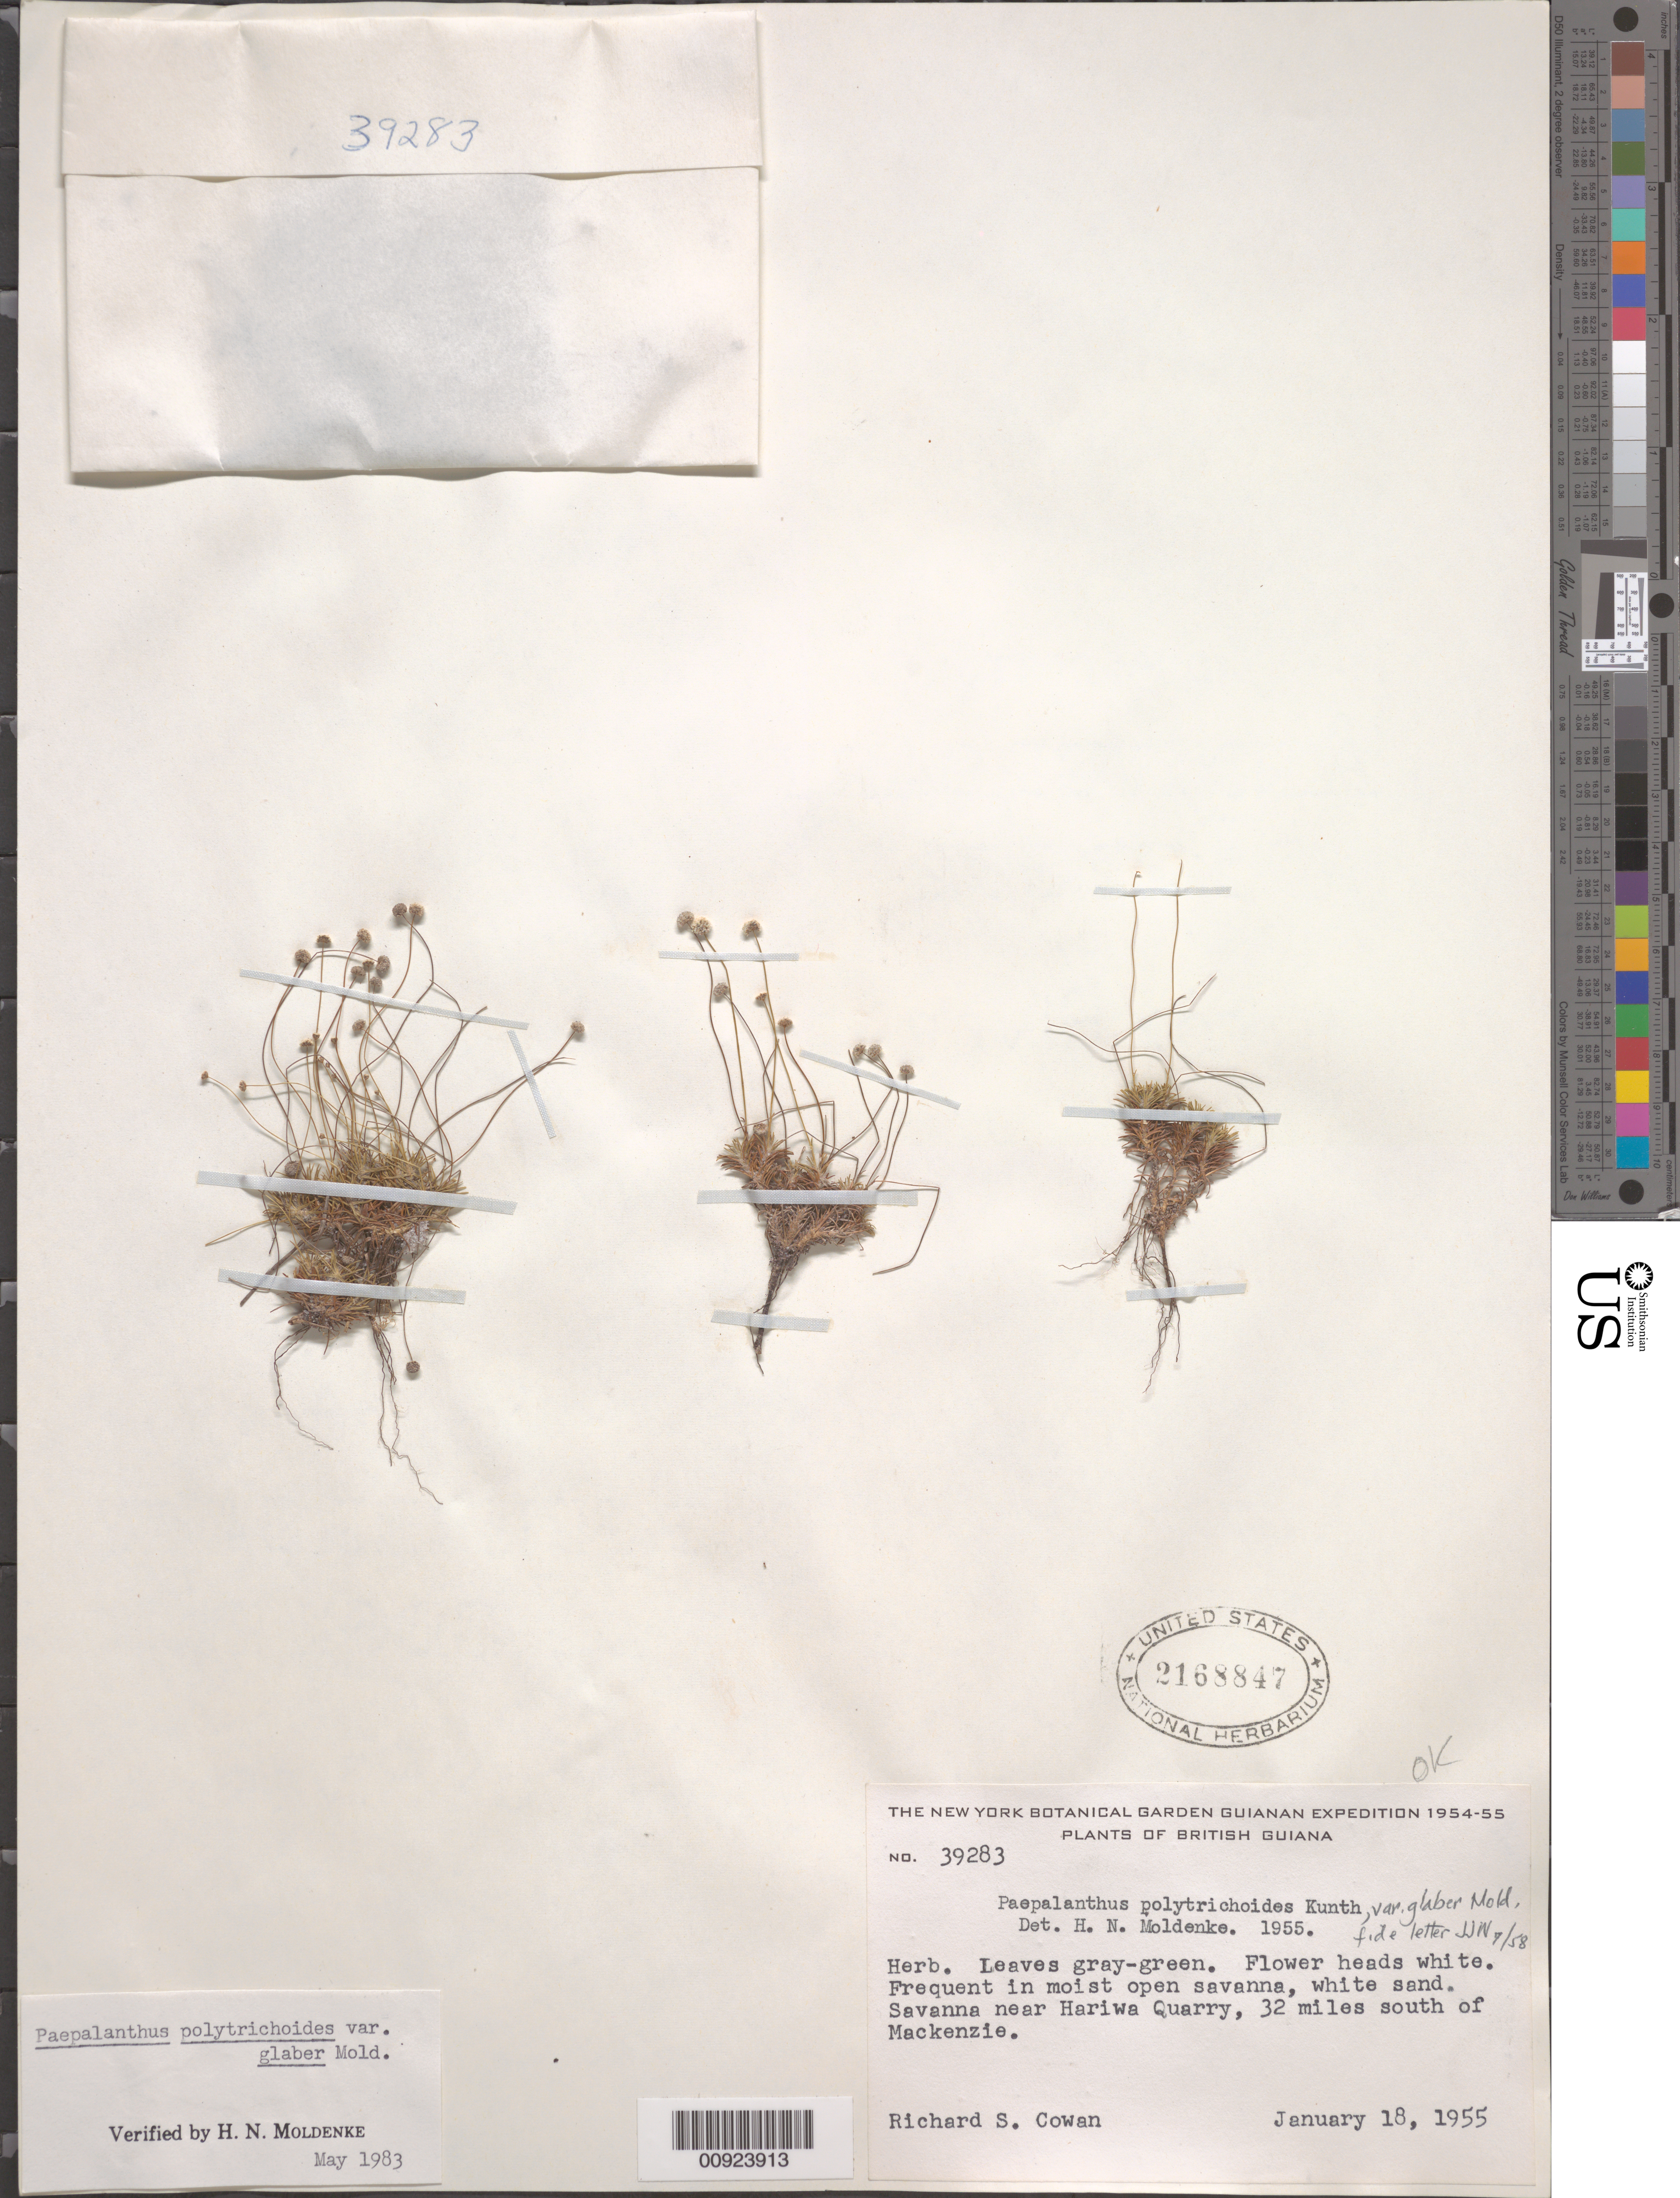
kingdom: Plantae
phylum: Tracheophyta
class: Liliopsida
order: Poales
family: Eriocaulaceae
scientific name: Giuliettia polytrichoides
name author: (Kunth) Andrino & Sano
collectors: R. S. Cowan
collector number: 39283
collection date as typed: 18-Jan-55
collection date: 1955-01-18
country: Guyana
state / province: U. Demerara-Berbice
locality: Hariwa Quarry, 32 mi. S of Mackenzie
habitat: Moist open savanna, white sand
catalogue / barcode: US 2168847